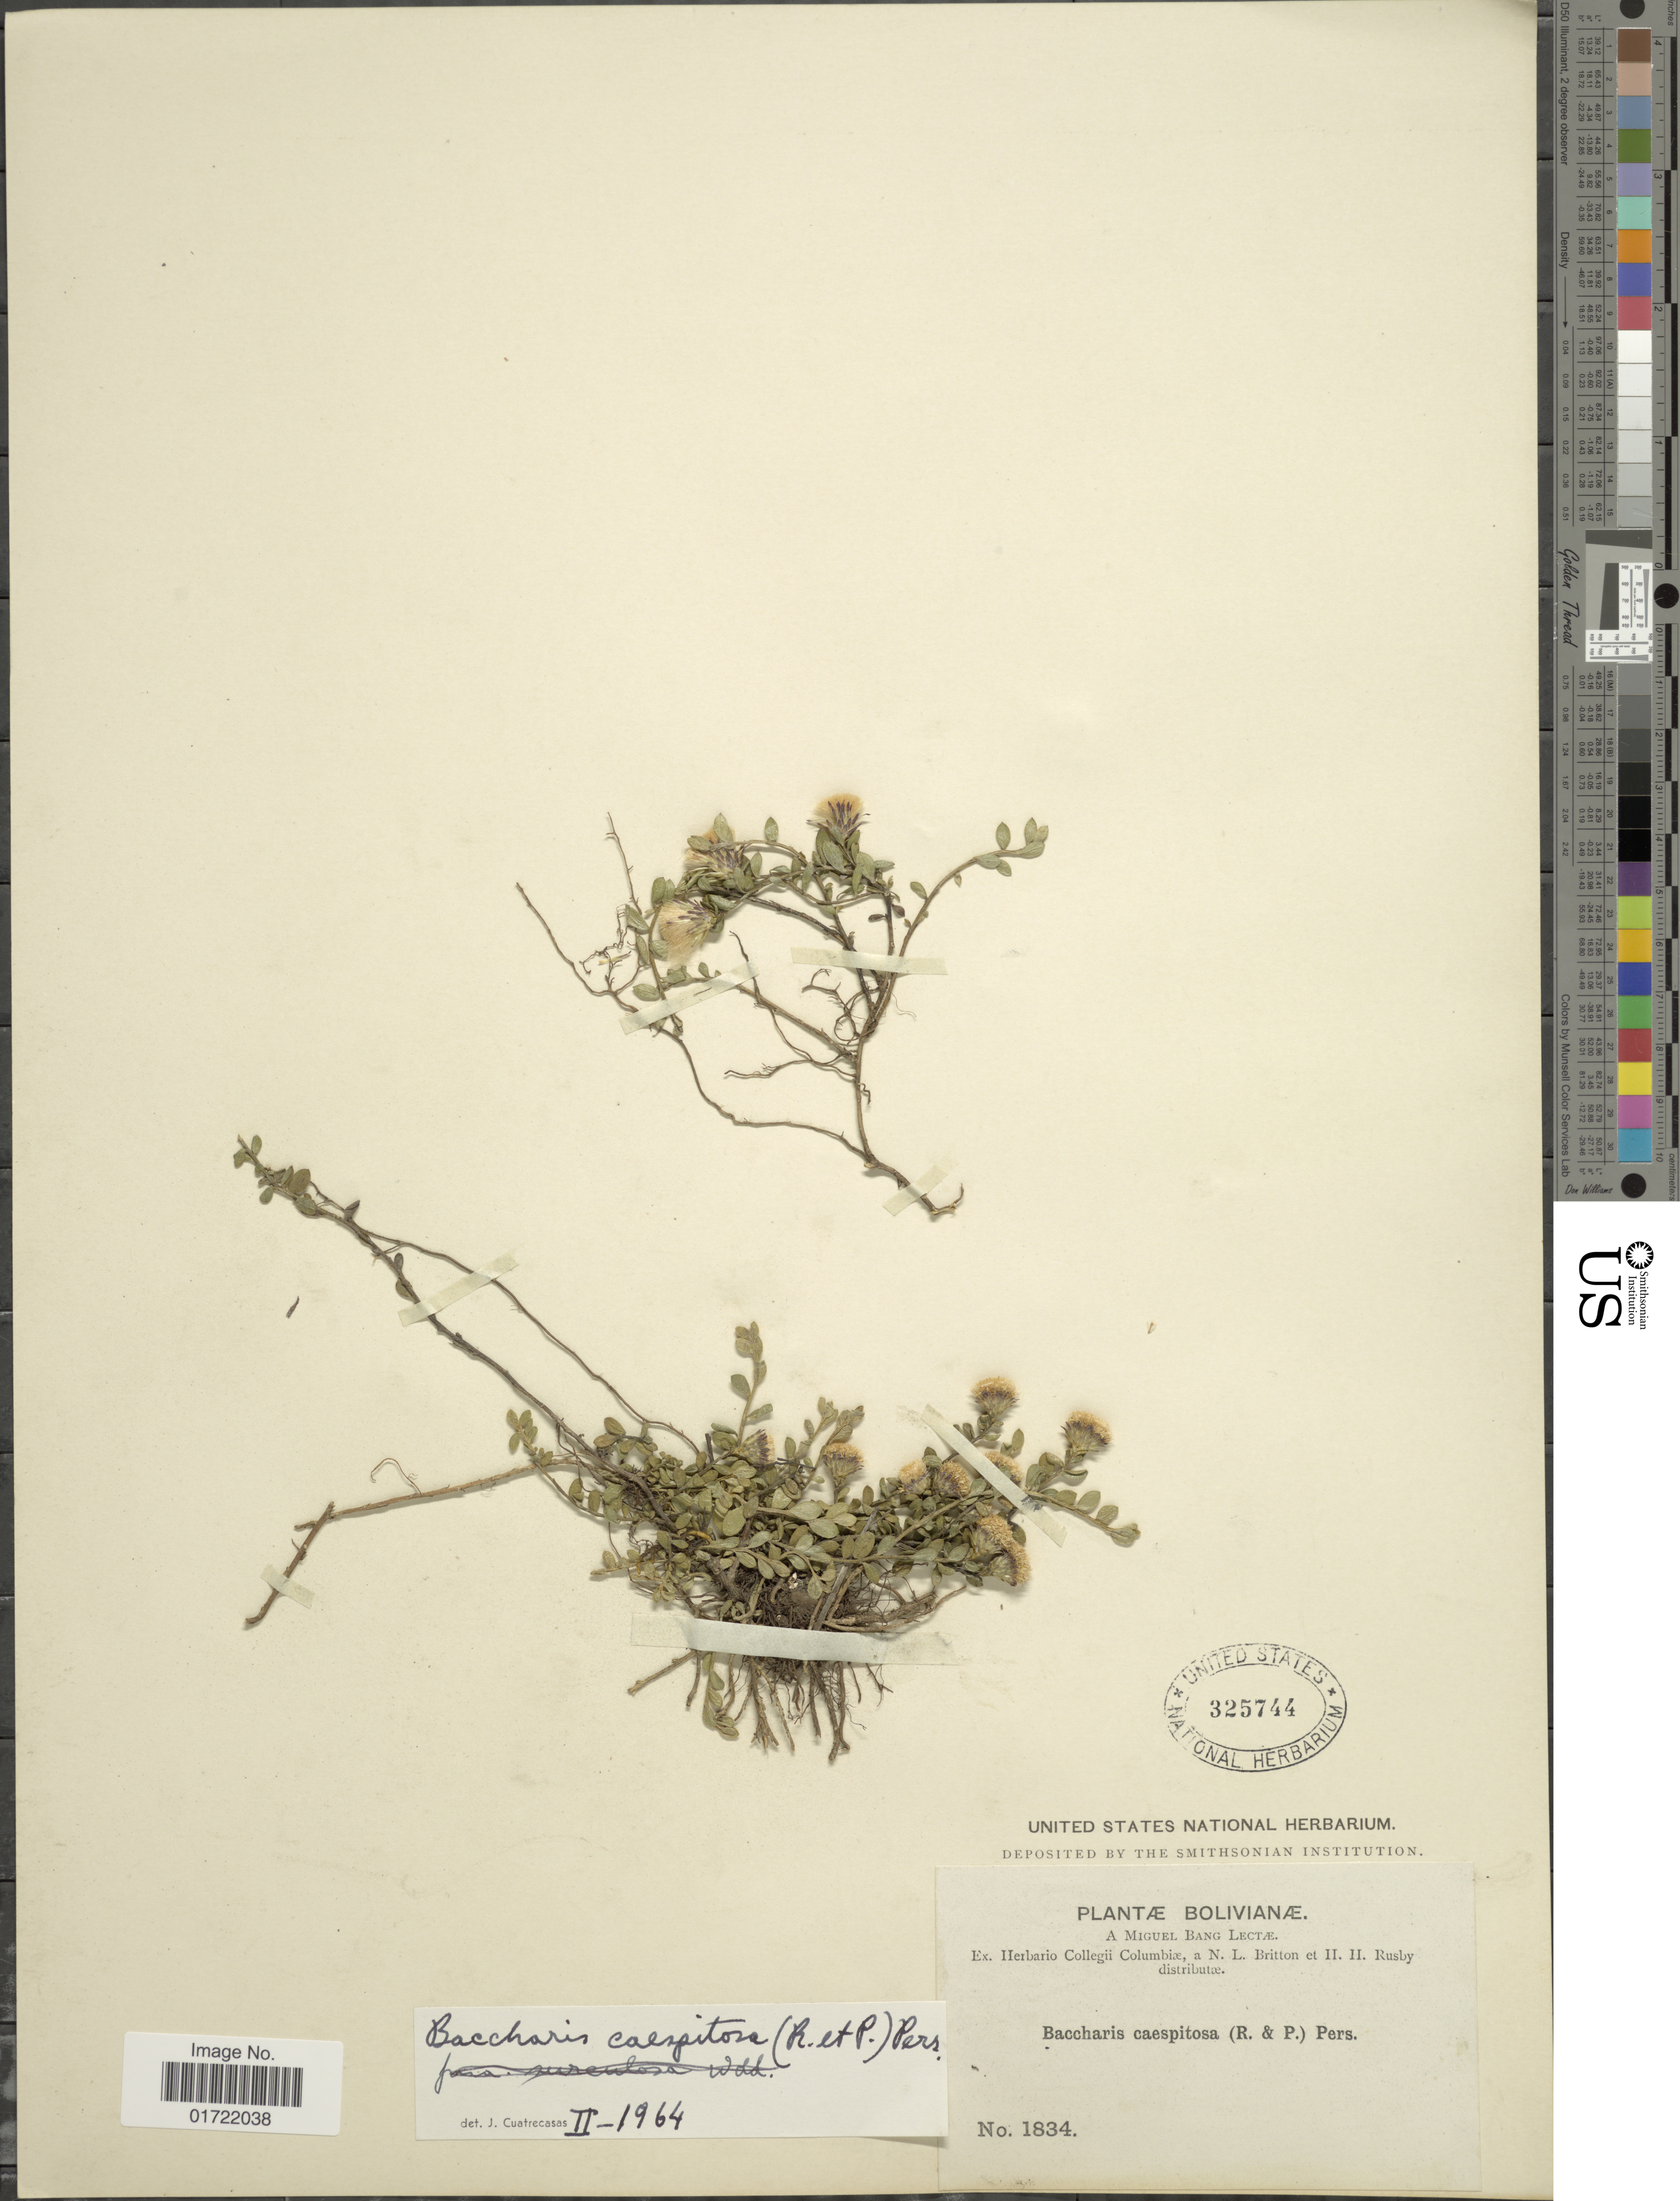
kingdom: Plantae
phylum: Tracheophyta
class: Magnoliopsida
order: Asterales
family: Asteraceae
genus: Baccharis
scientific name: Baccharis caespitosa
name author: (Ruiz & Pav.) Pers.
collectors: M. Bang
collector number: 1834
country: Bolivia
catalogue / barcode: US 325744